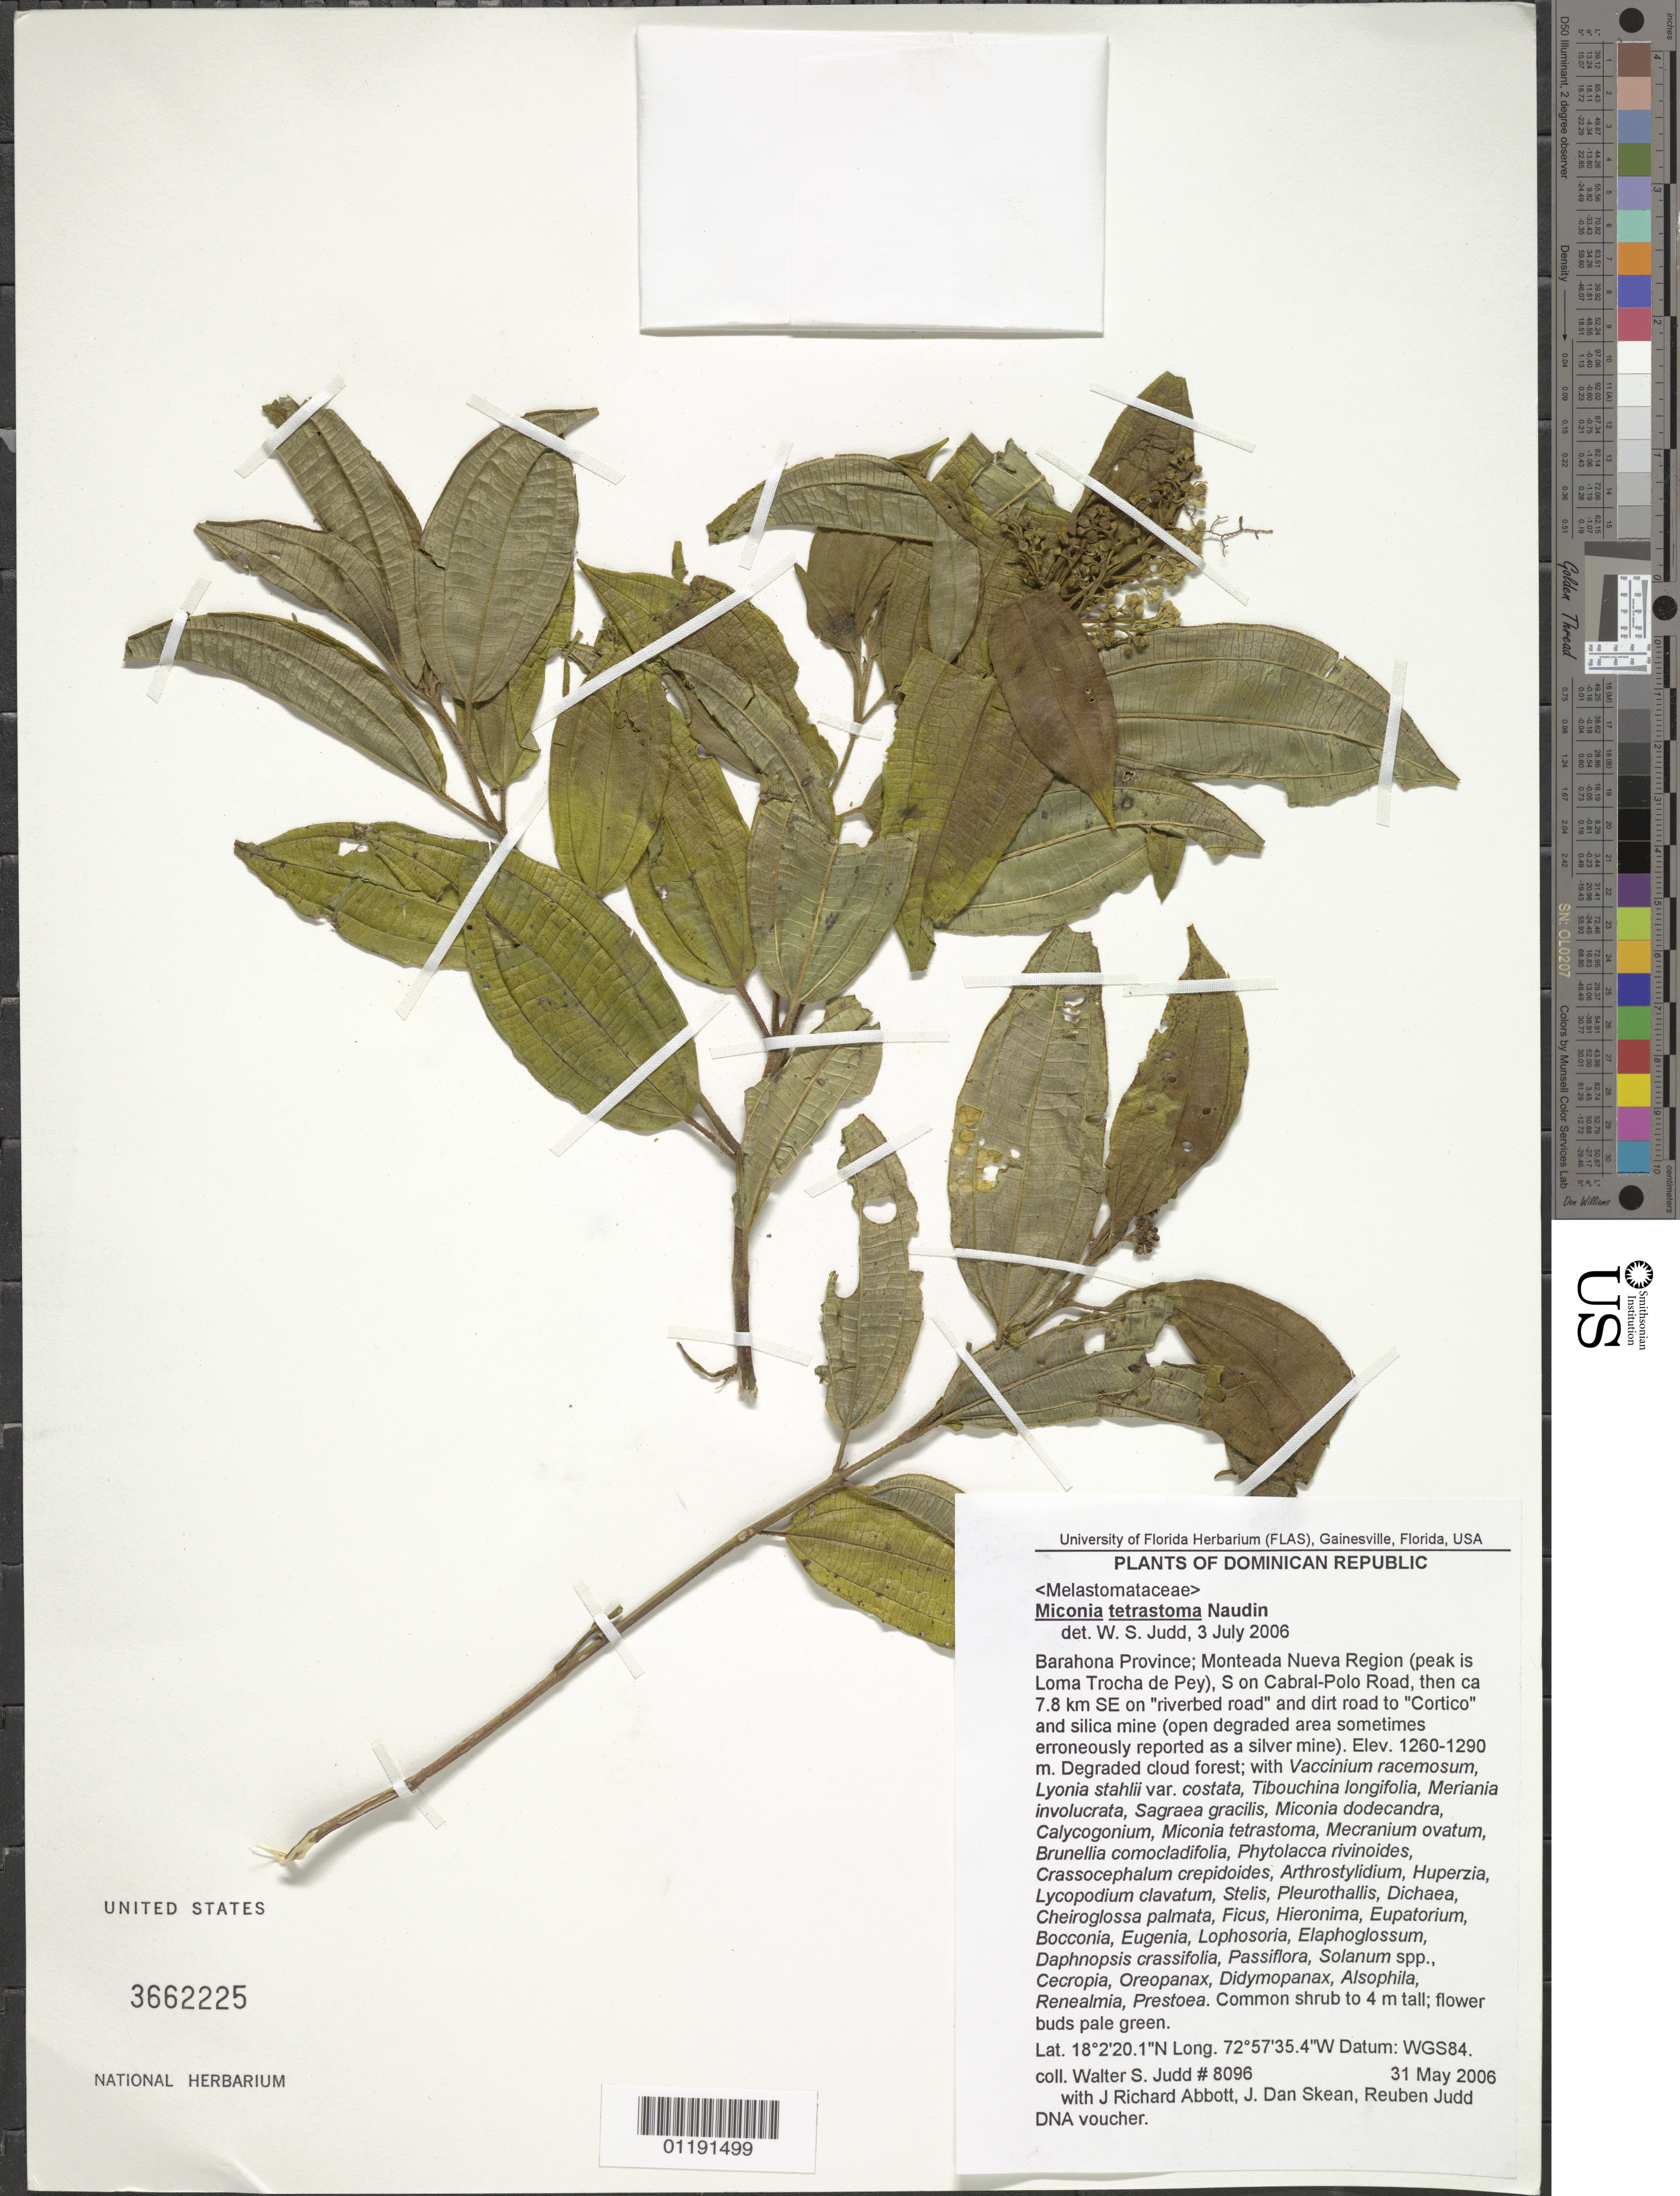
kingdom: Plantae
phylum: Tracheophyta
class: Magnoliopsida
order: Myrtales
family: Melastomataceae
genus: Miconia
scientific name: Miconia tetrastoma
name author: Naudin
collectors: W. Judd, J. R. Abbott, D. Skean & R. Judd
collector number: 8096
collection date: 2006-05-31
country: Dominican Republic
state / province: Barahona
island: Hispaniola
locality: Monteada Nueva Region (peak is Loma Trocha de Pey), S on Cabral-Polo Road, then approx. 7.8 km SE on "riverbed road" and dirt road to "Cortico" and silica mine. DNA voucher.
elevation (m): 1260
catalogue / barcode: US 3662225